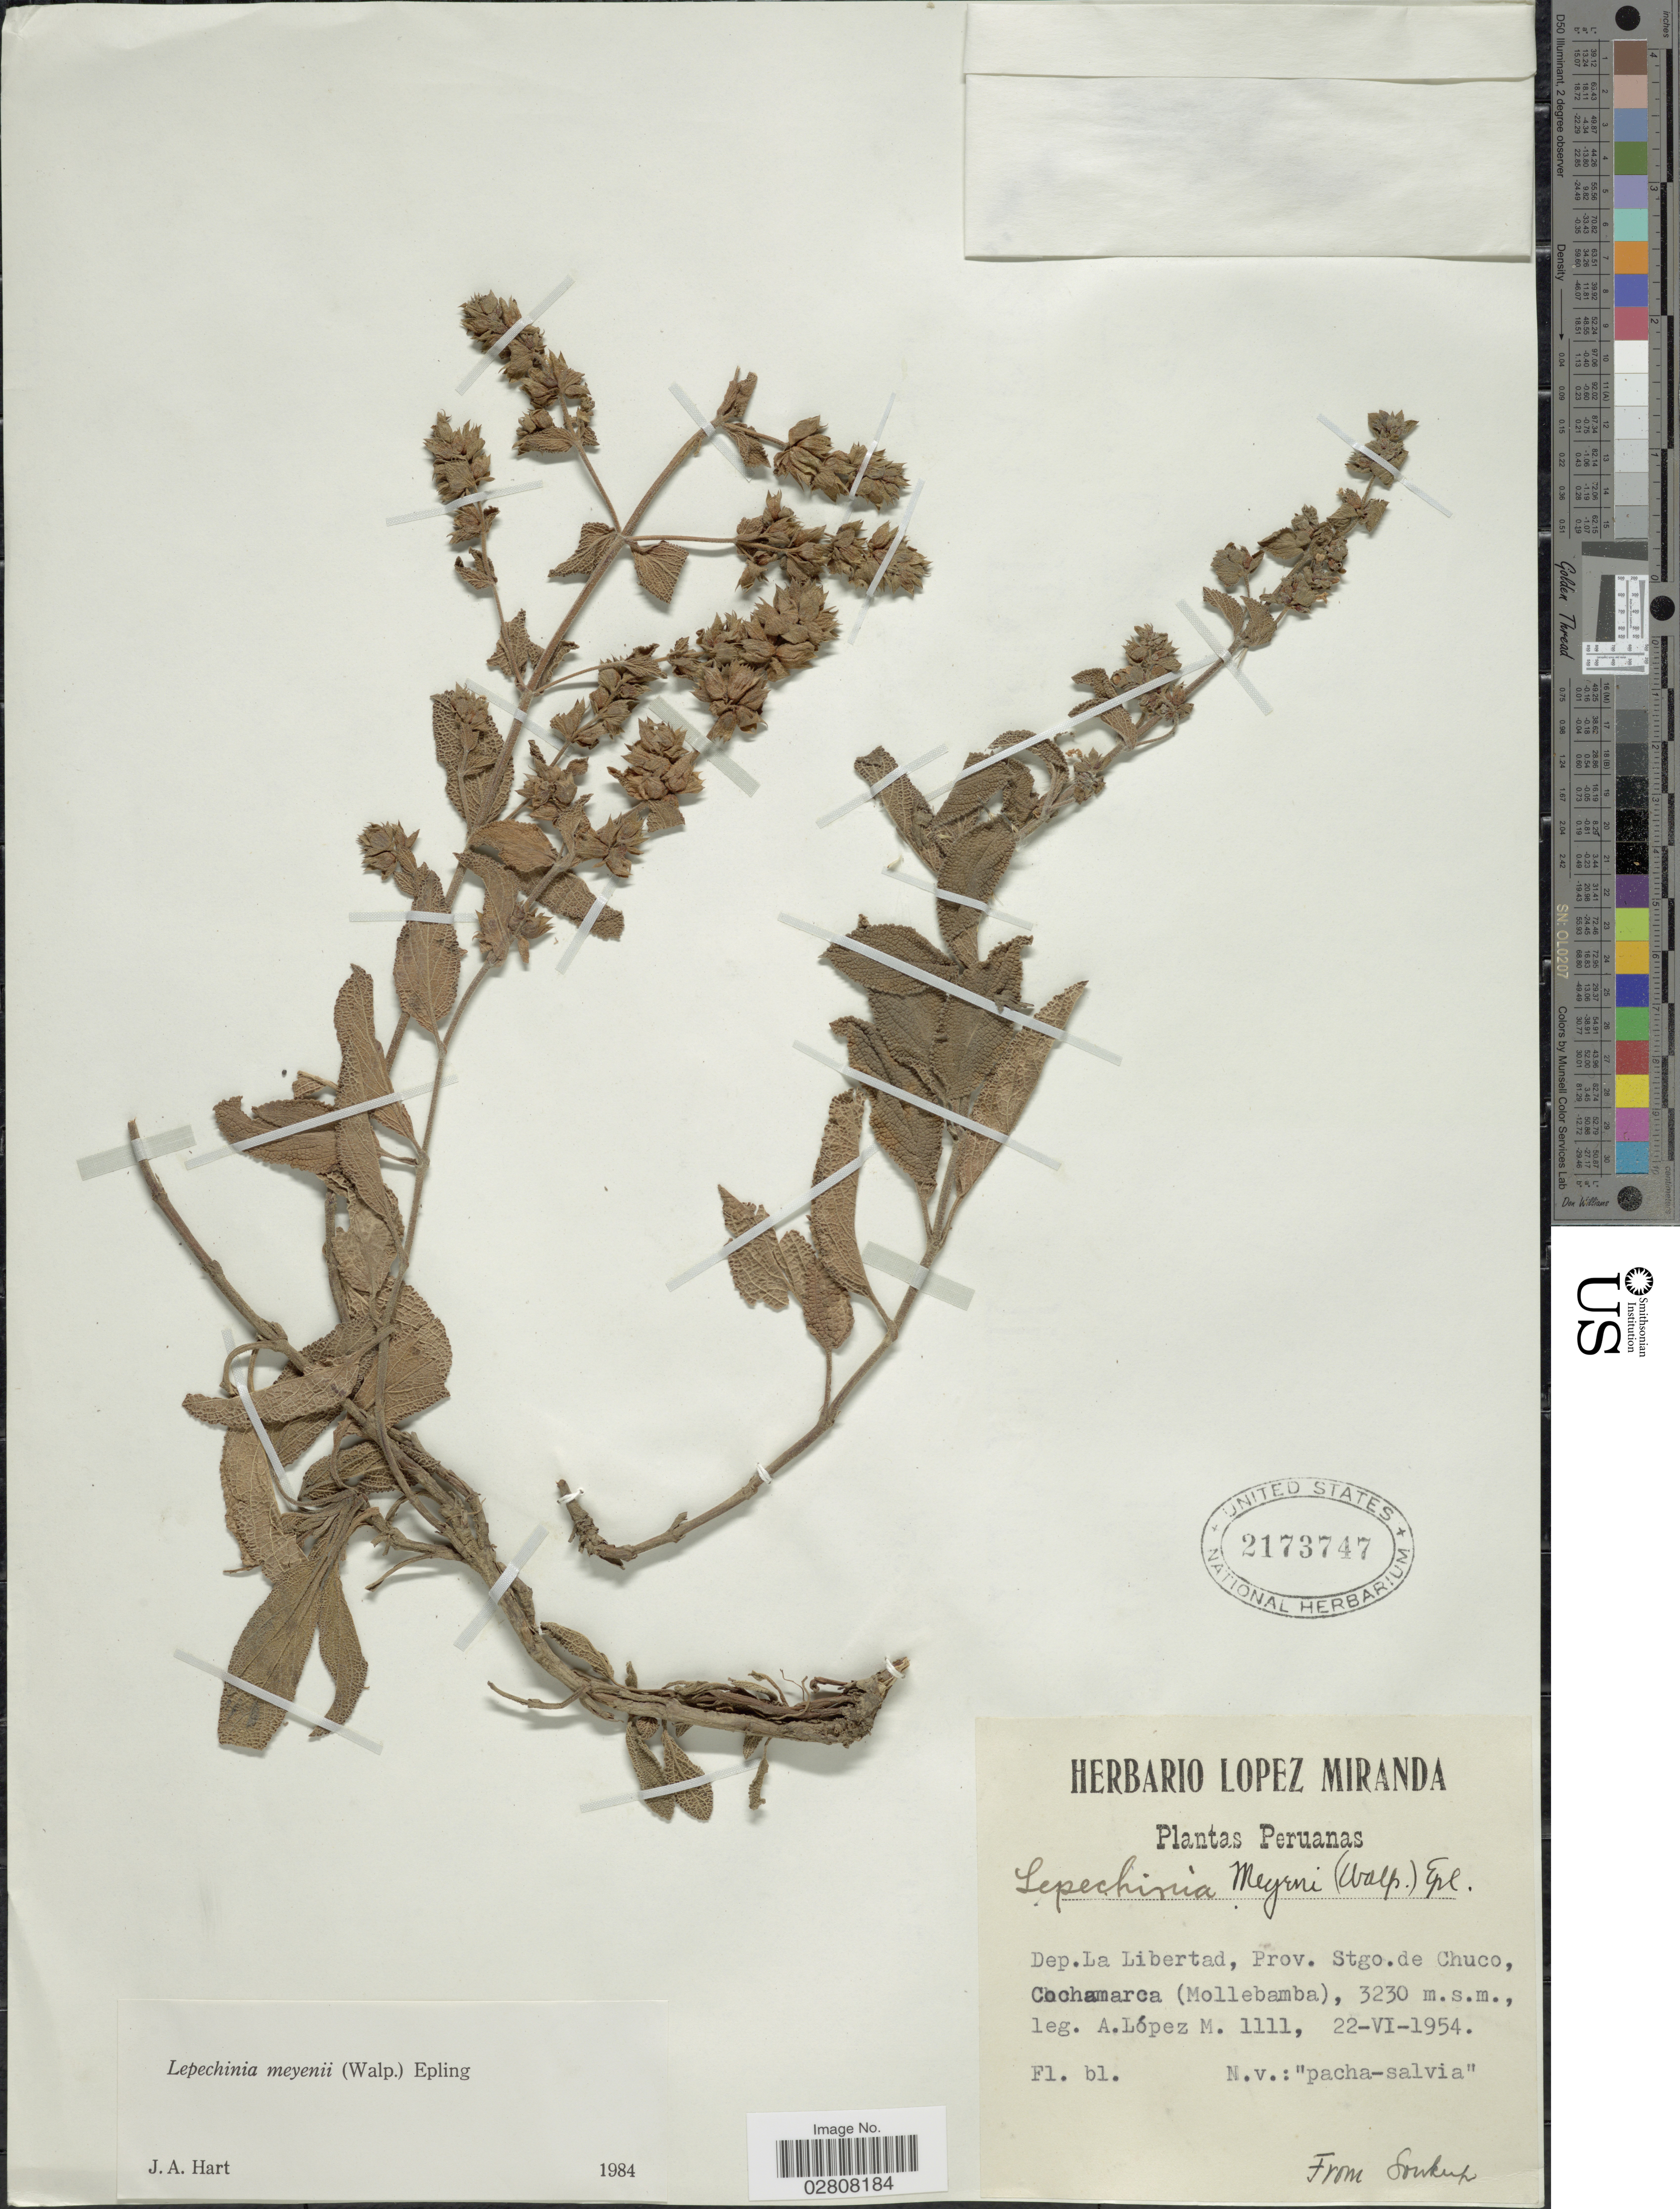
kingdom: Plantae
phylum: Tracheophyta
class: Magnoliopsida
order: Lamiales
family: Lamiaceae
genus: Lepechinia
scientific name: Lepechinia meyenii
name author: (Walp.) Epling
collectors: A. López M.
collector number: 1111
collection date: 1954-06-22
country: Peru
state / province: La Libertad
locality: Dep. La Libertad, Prov. Stgo. de Chuco, Cochamarca (Mollebamba).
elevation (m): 3230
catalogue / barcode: US 2173747